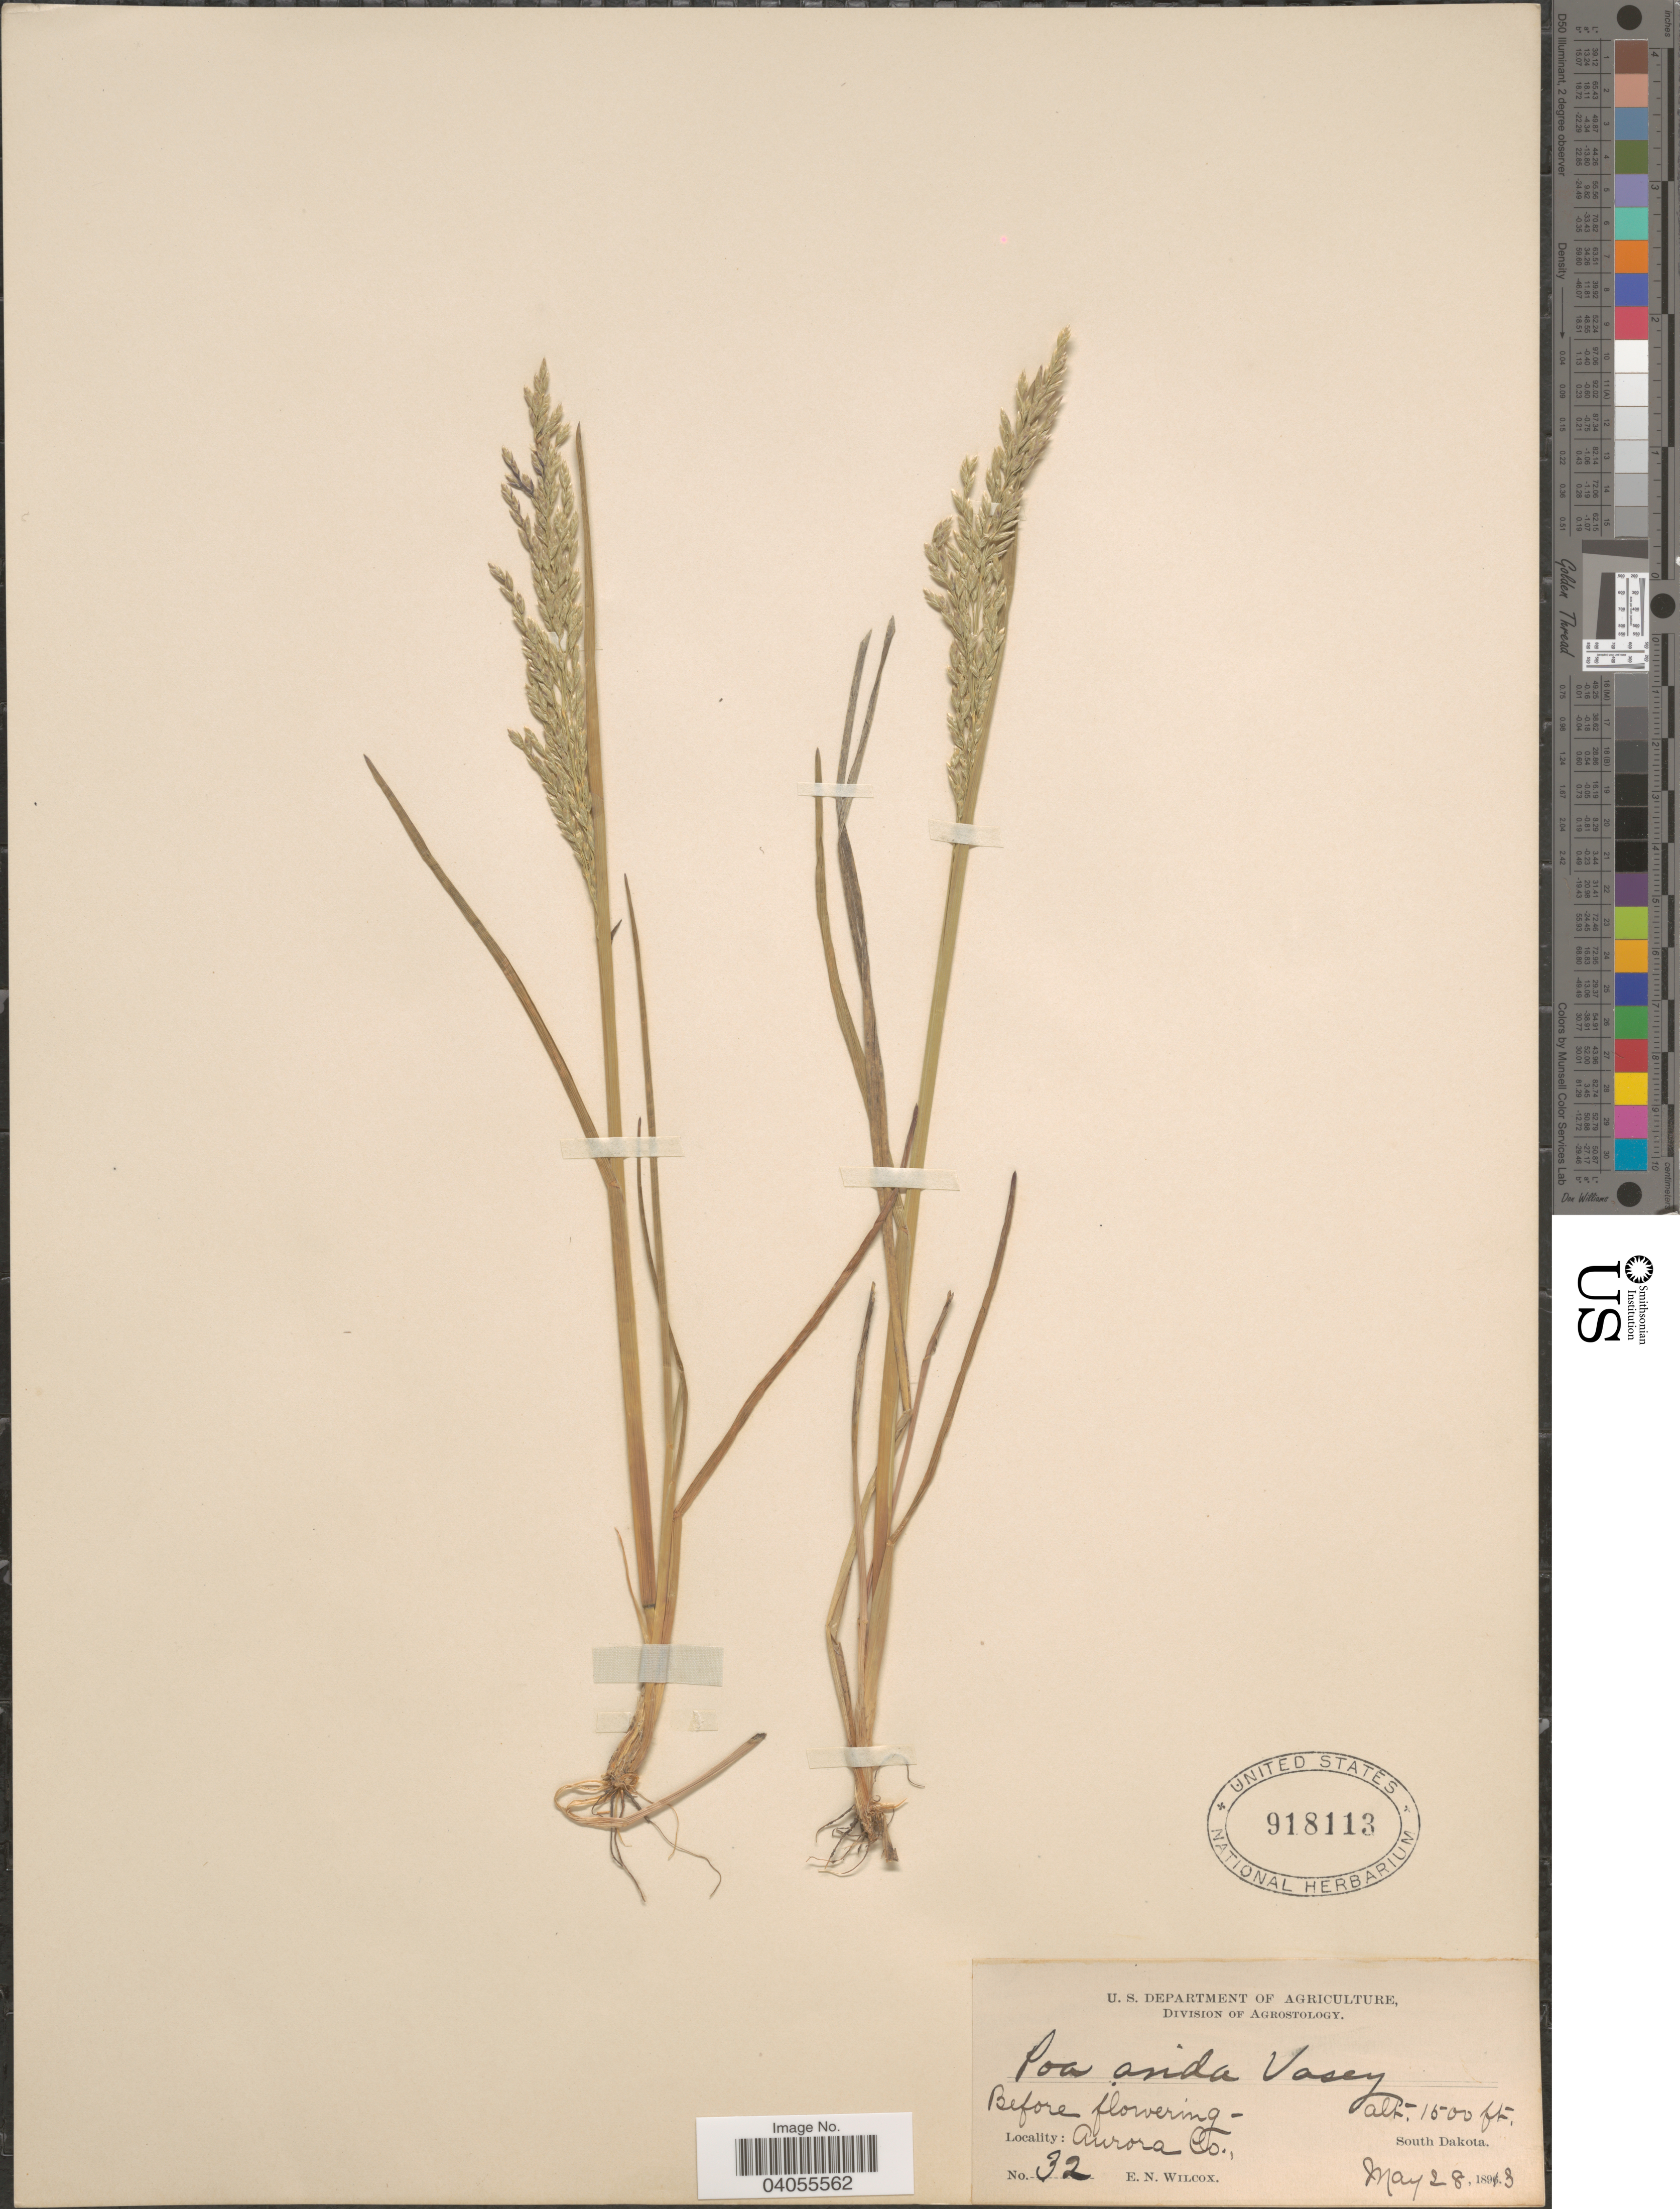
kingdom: Plantae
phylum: Tracheophyta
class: Liliopsida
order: Poales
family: Poaceae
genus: Poa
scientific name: Poa arida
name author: Vasey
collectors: E. Wilcox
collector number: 32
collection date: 1893-05-28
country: United States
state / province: South Dakota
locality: Aurora Co.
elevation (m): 457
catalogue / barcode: US 918113